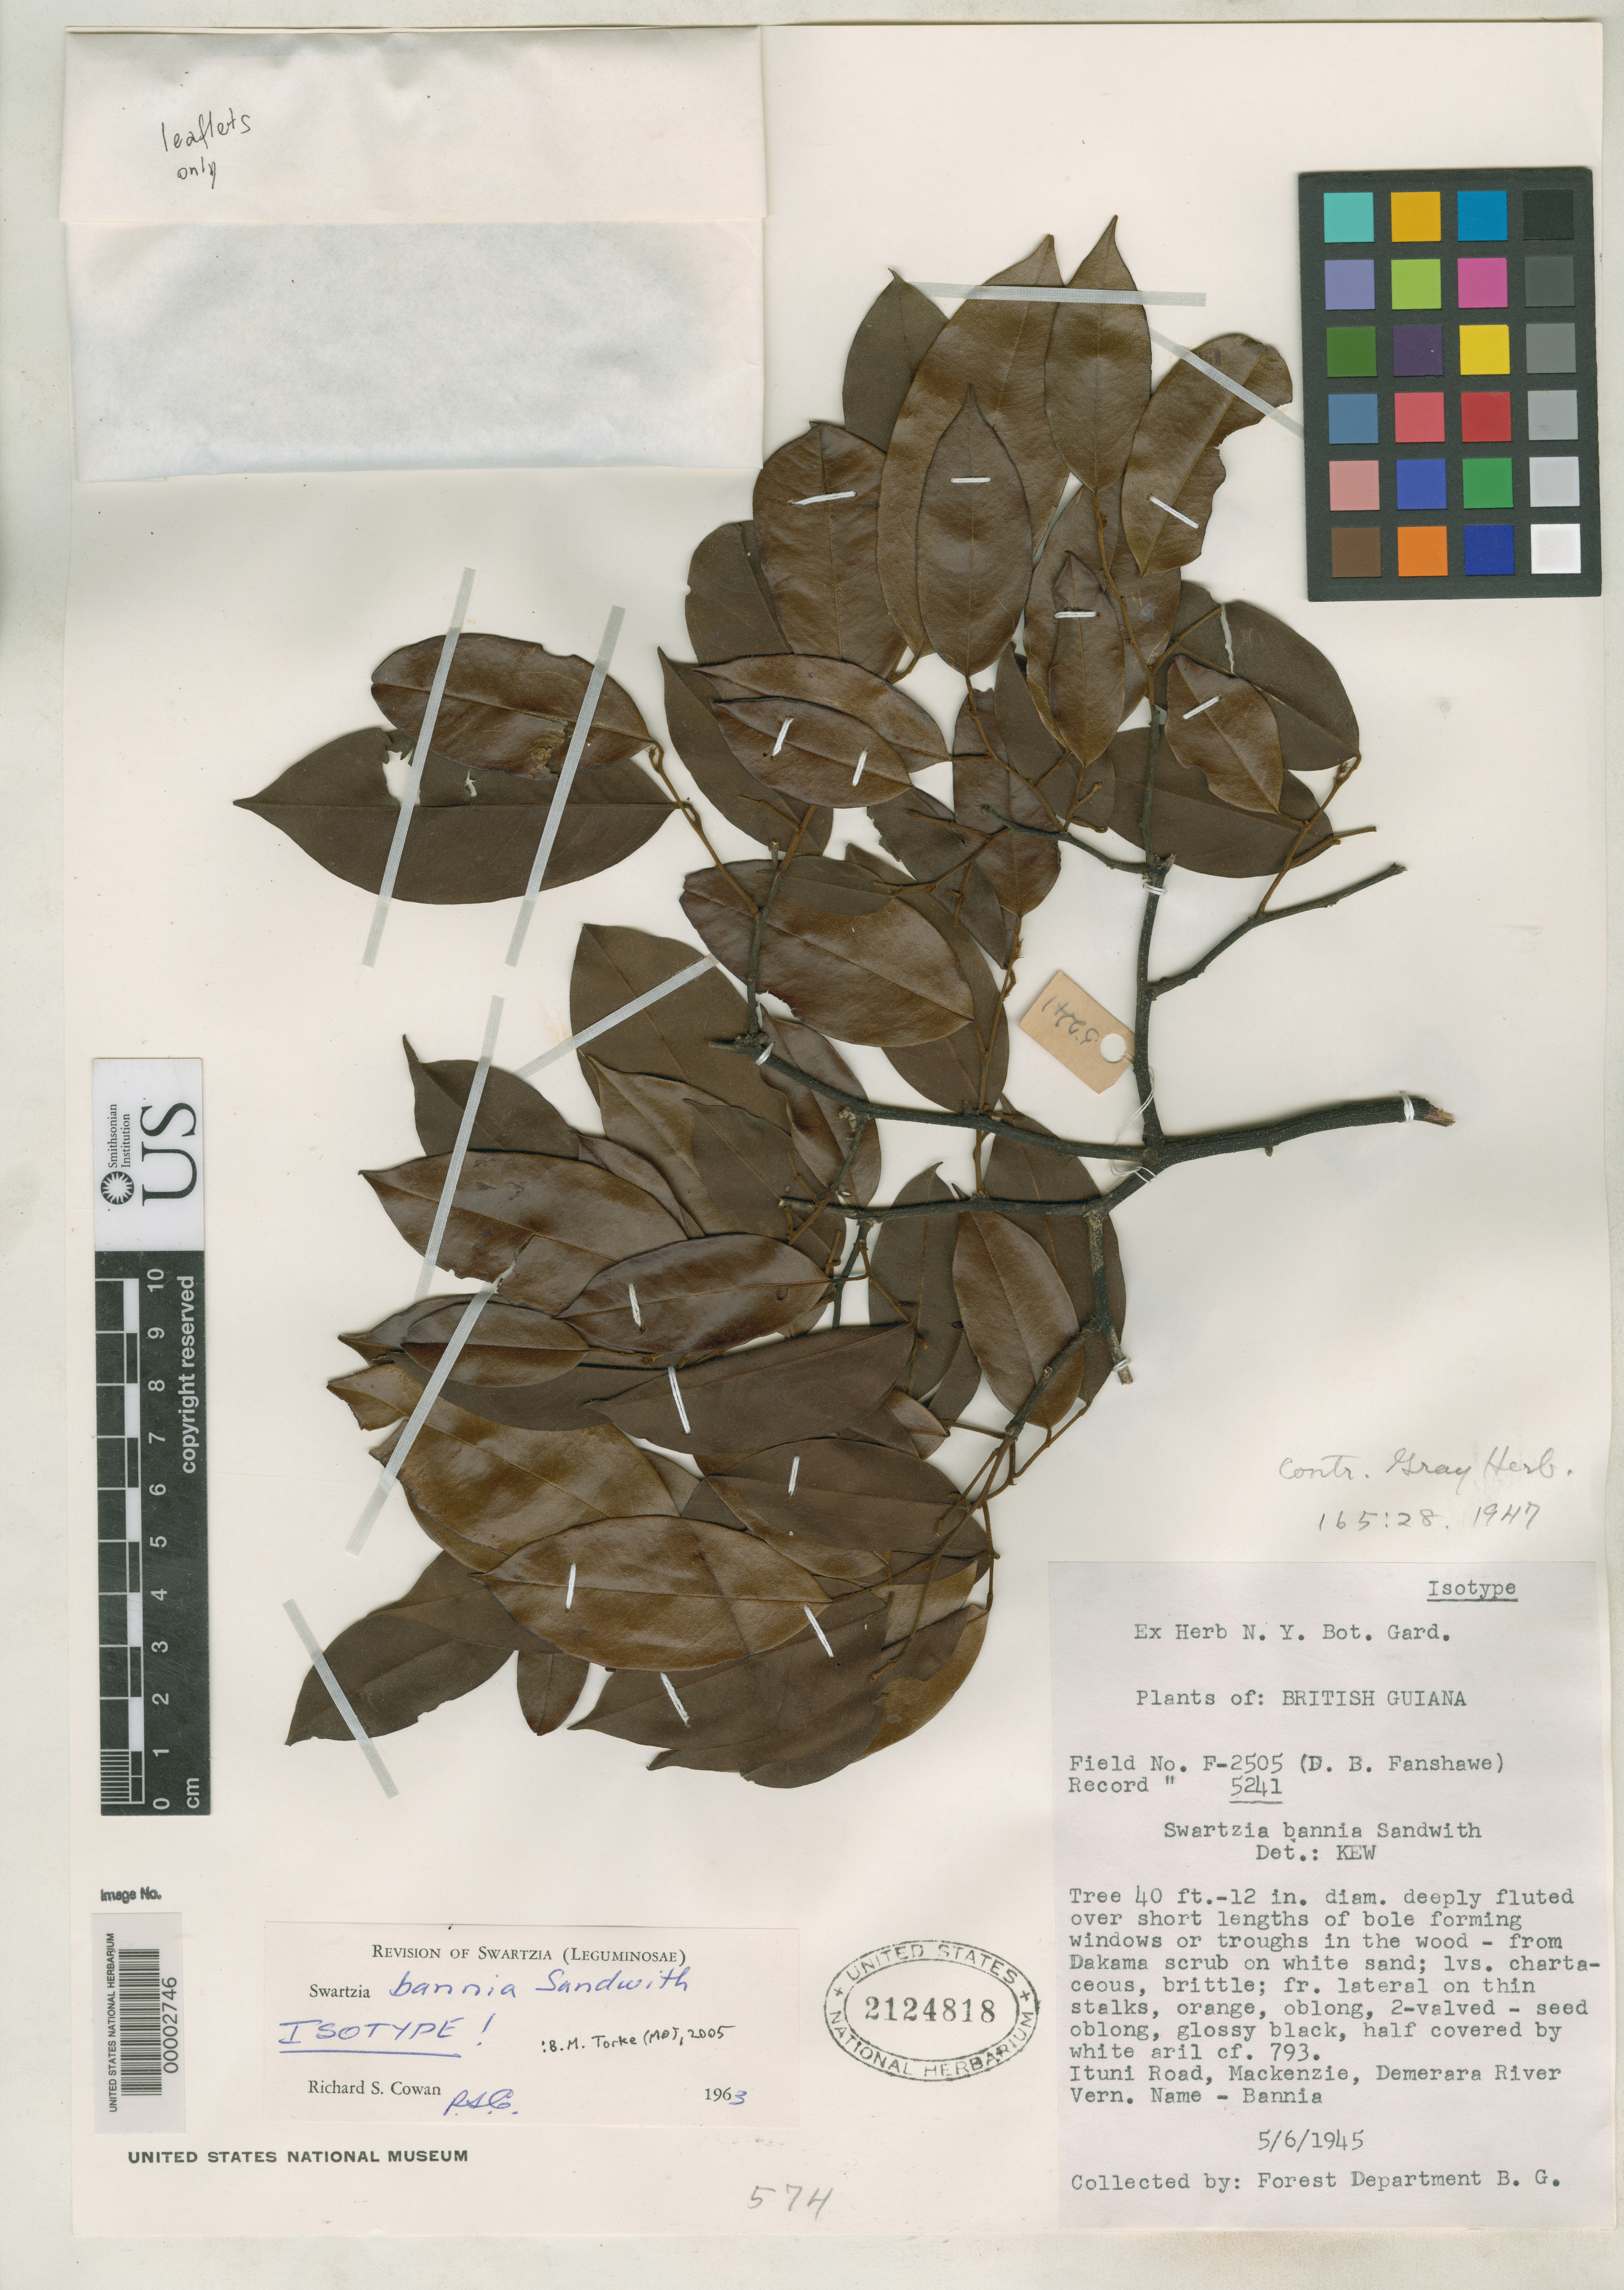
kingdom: Plantae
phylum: Tracheophyta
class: Magnoliopsida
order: Fabales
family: Fabaceae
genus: Swartzia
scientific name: Swartzia bannia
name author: Sandwith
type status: Isotype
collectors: D. B. Fanshawe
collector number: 2505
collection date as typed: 05 Jun 1945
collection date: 1945-06-05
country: Guyana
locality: Demerara River. Rupununi / West Demerara.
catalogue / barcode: US 2124818